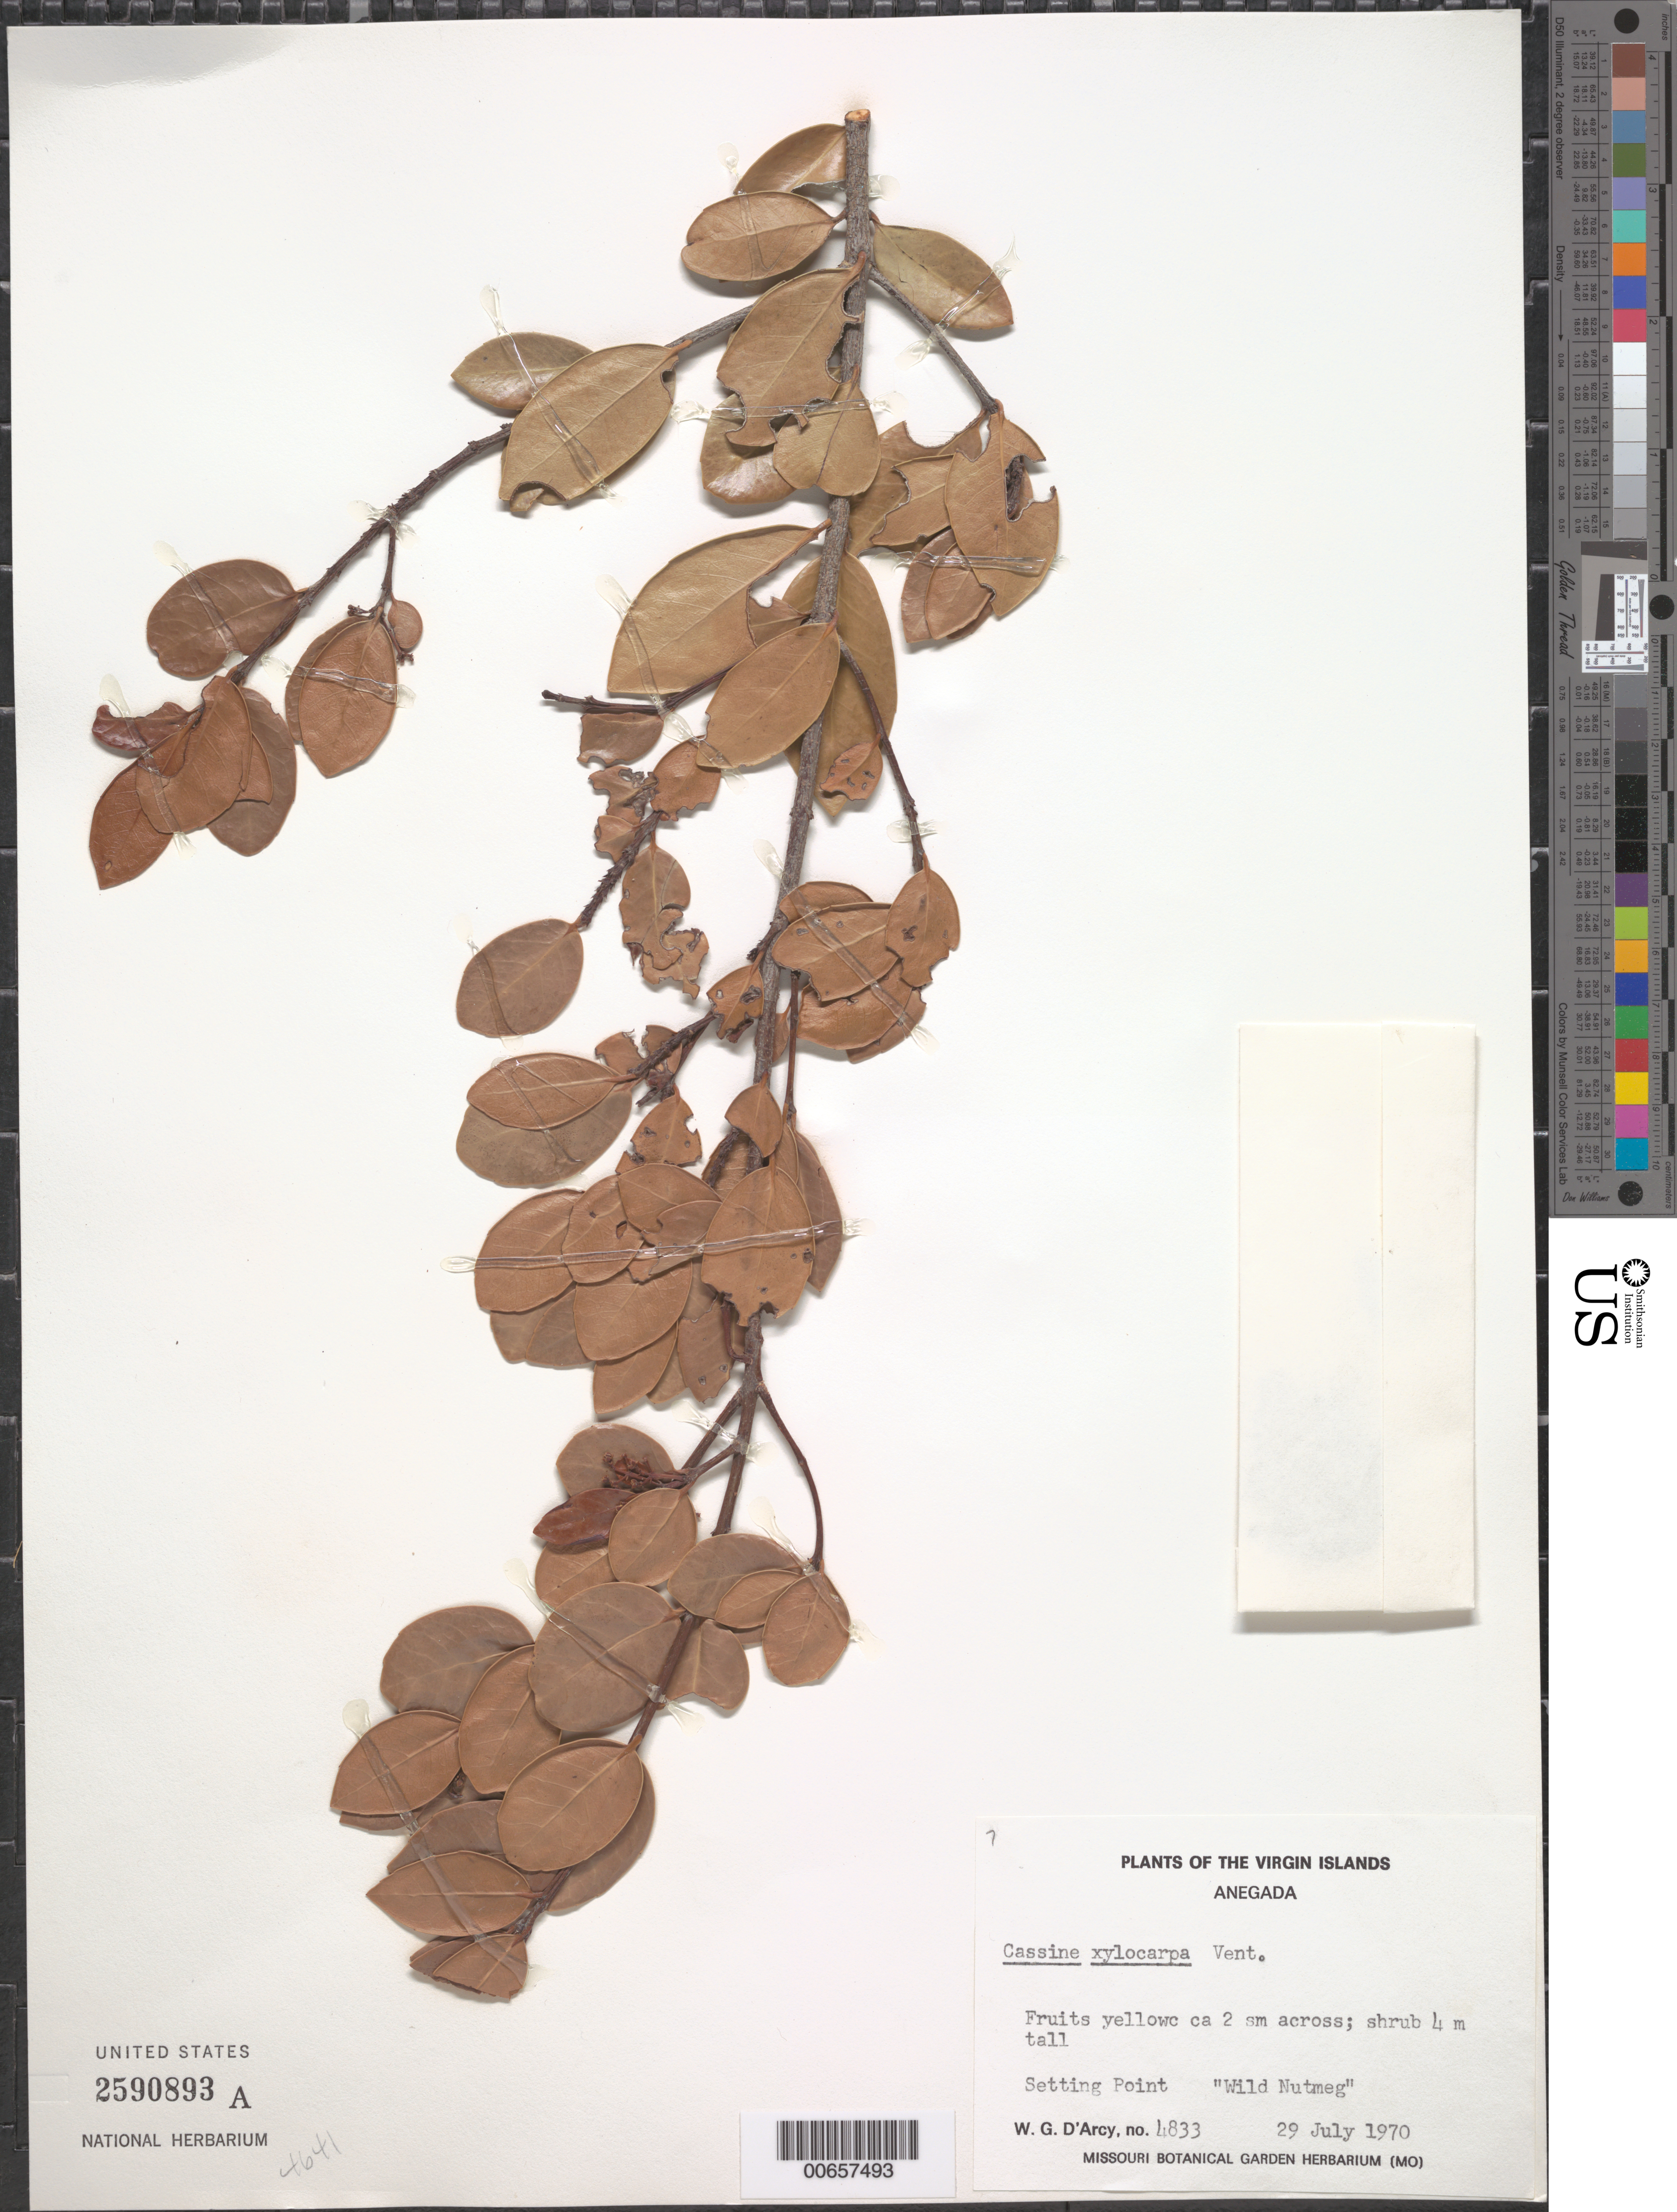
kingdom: Plantae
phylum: Tracheophyta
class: Magnoliopsida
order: Celastrales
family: Celastraceae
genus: Elaeodendron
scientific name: Elaeodendron xylocarpum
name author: (Vent.) DC.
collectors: W. G. D'Arcy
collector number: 4833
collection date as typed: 29 Jul 1970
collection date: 1970-07-29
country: British Virgin Islands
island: Anegada I.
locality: Setting Point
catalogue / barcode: US 2590893A